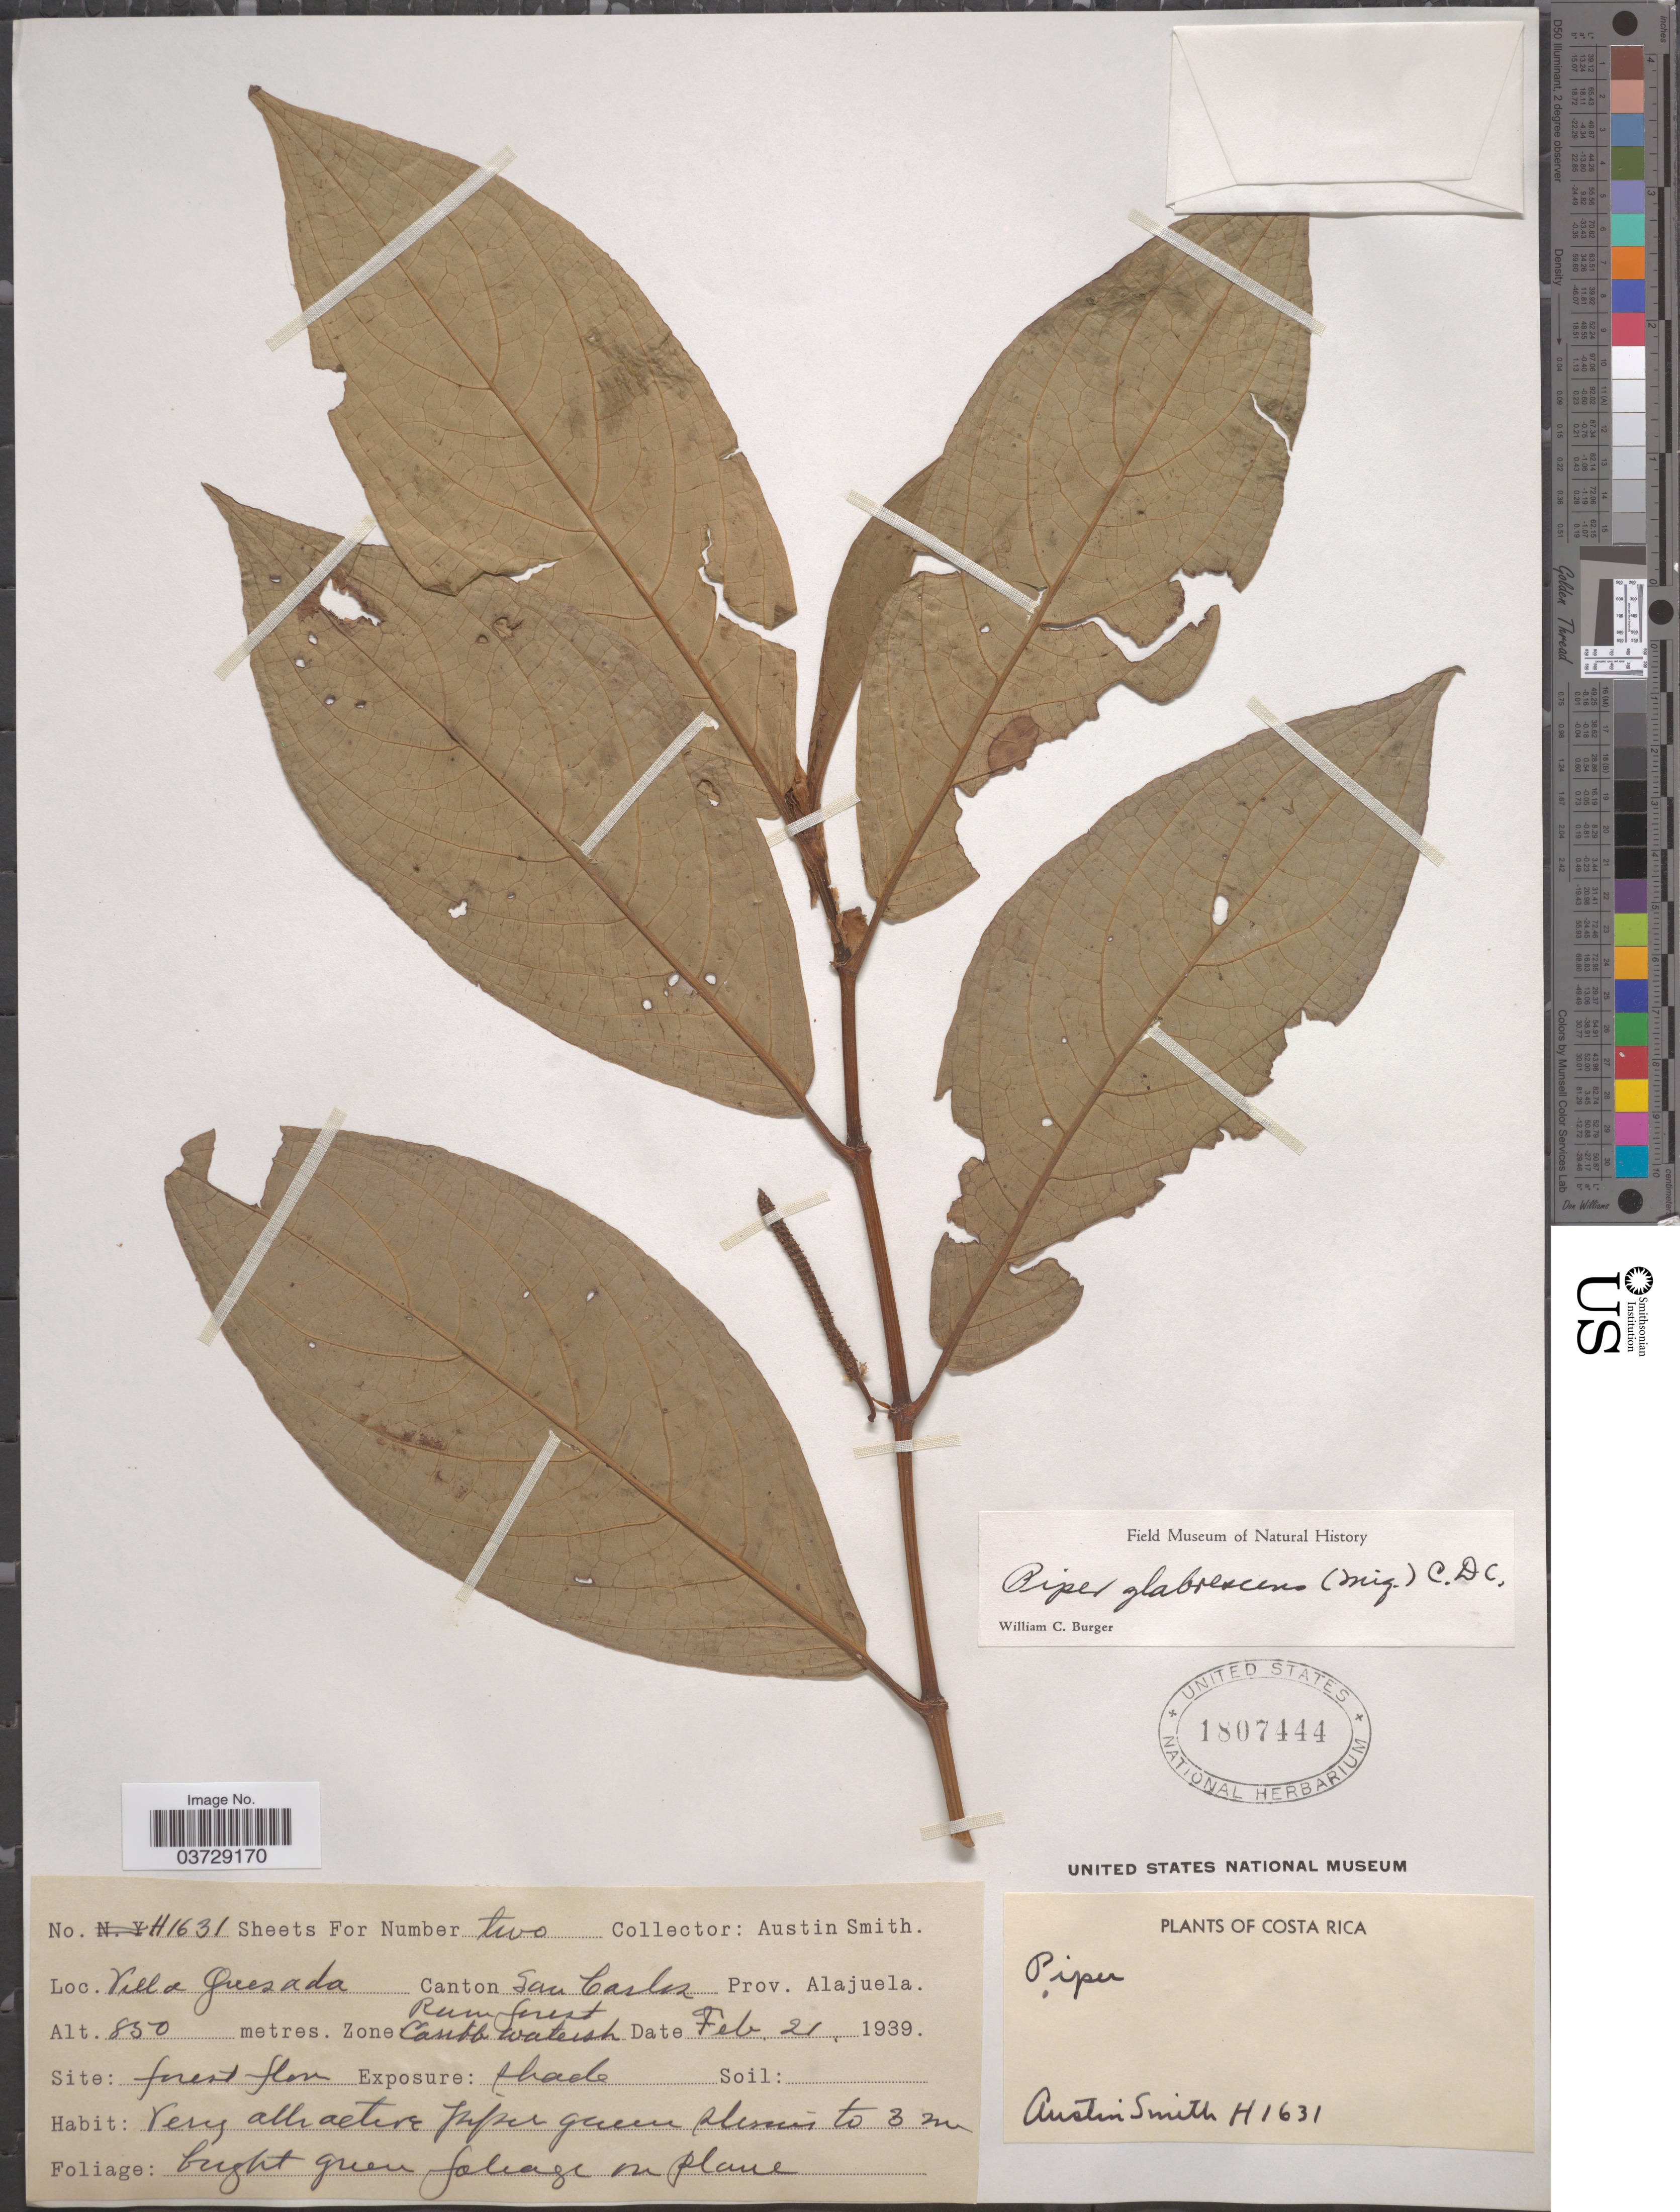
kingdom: Plantae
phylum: Tracheophyta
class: Magnoliopsida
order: Piperales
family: Piperaceae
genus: Piper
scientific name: Piper glabrescens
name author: (Miq.) C. DC.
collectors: Aust P. Smith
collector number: H1631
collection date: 1939-02-21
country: Costa Rica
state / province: Alajuela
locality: Villa Quesada, Canton San Carlos.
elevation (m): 850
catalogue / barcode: US 1807444